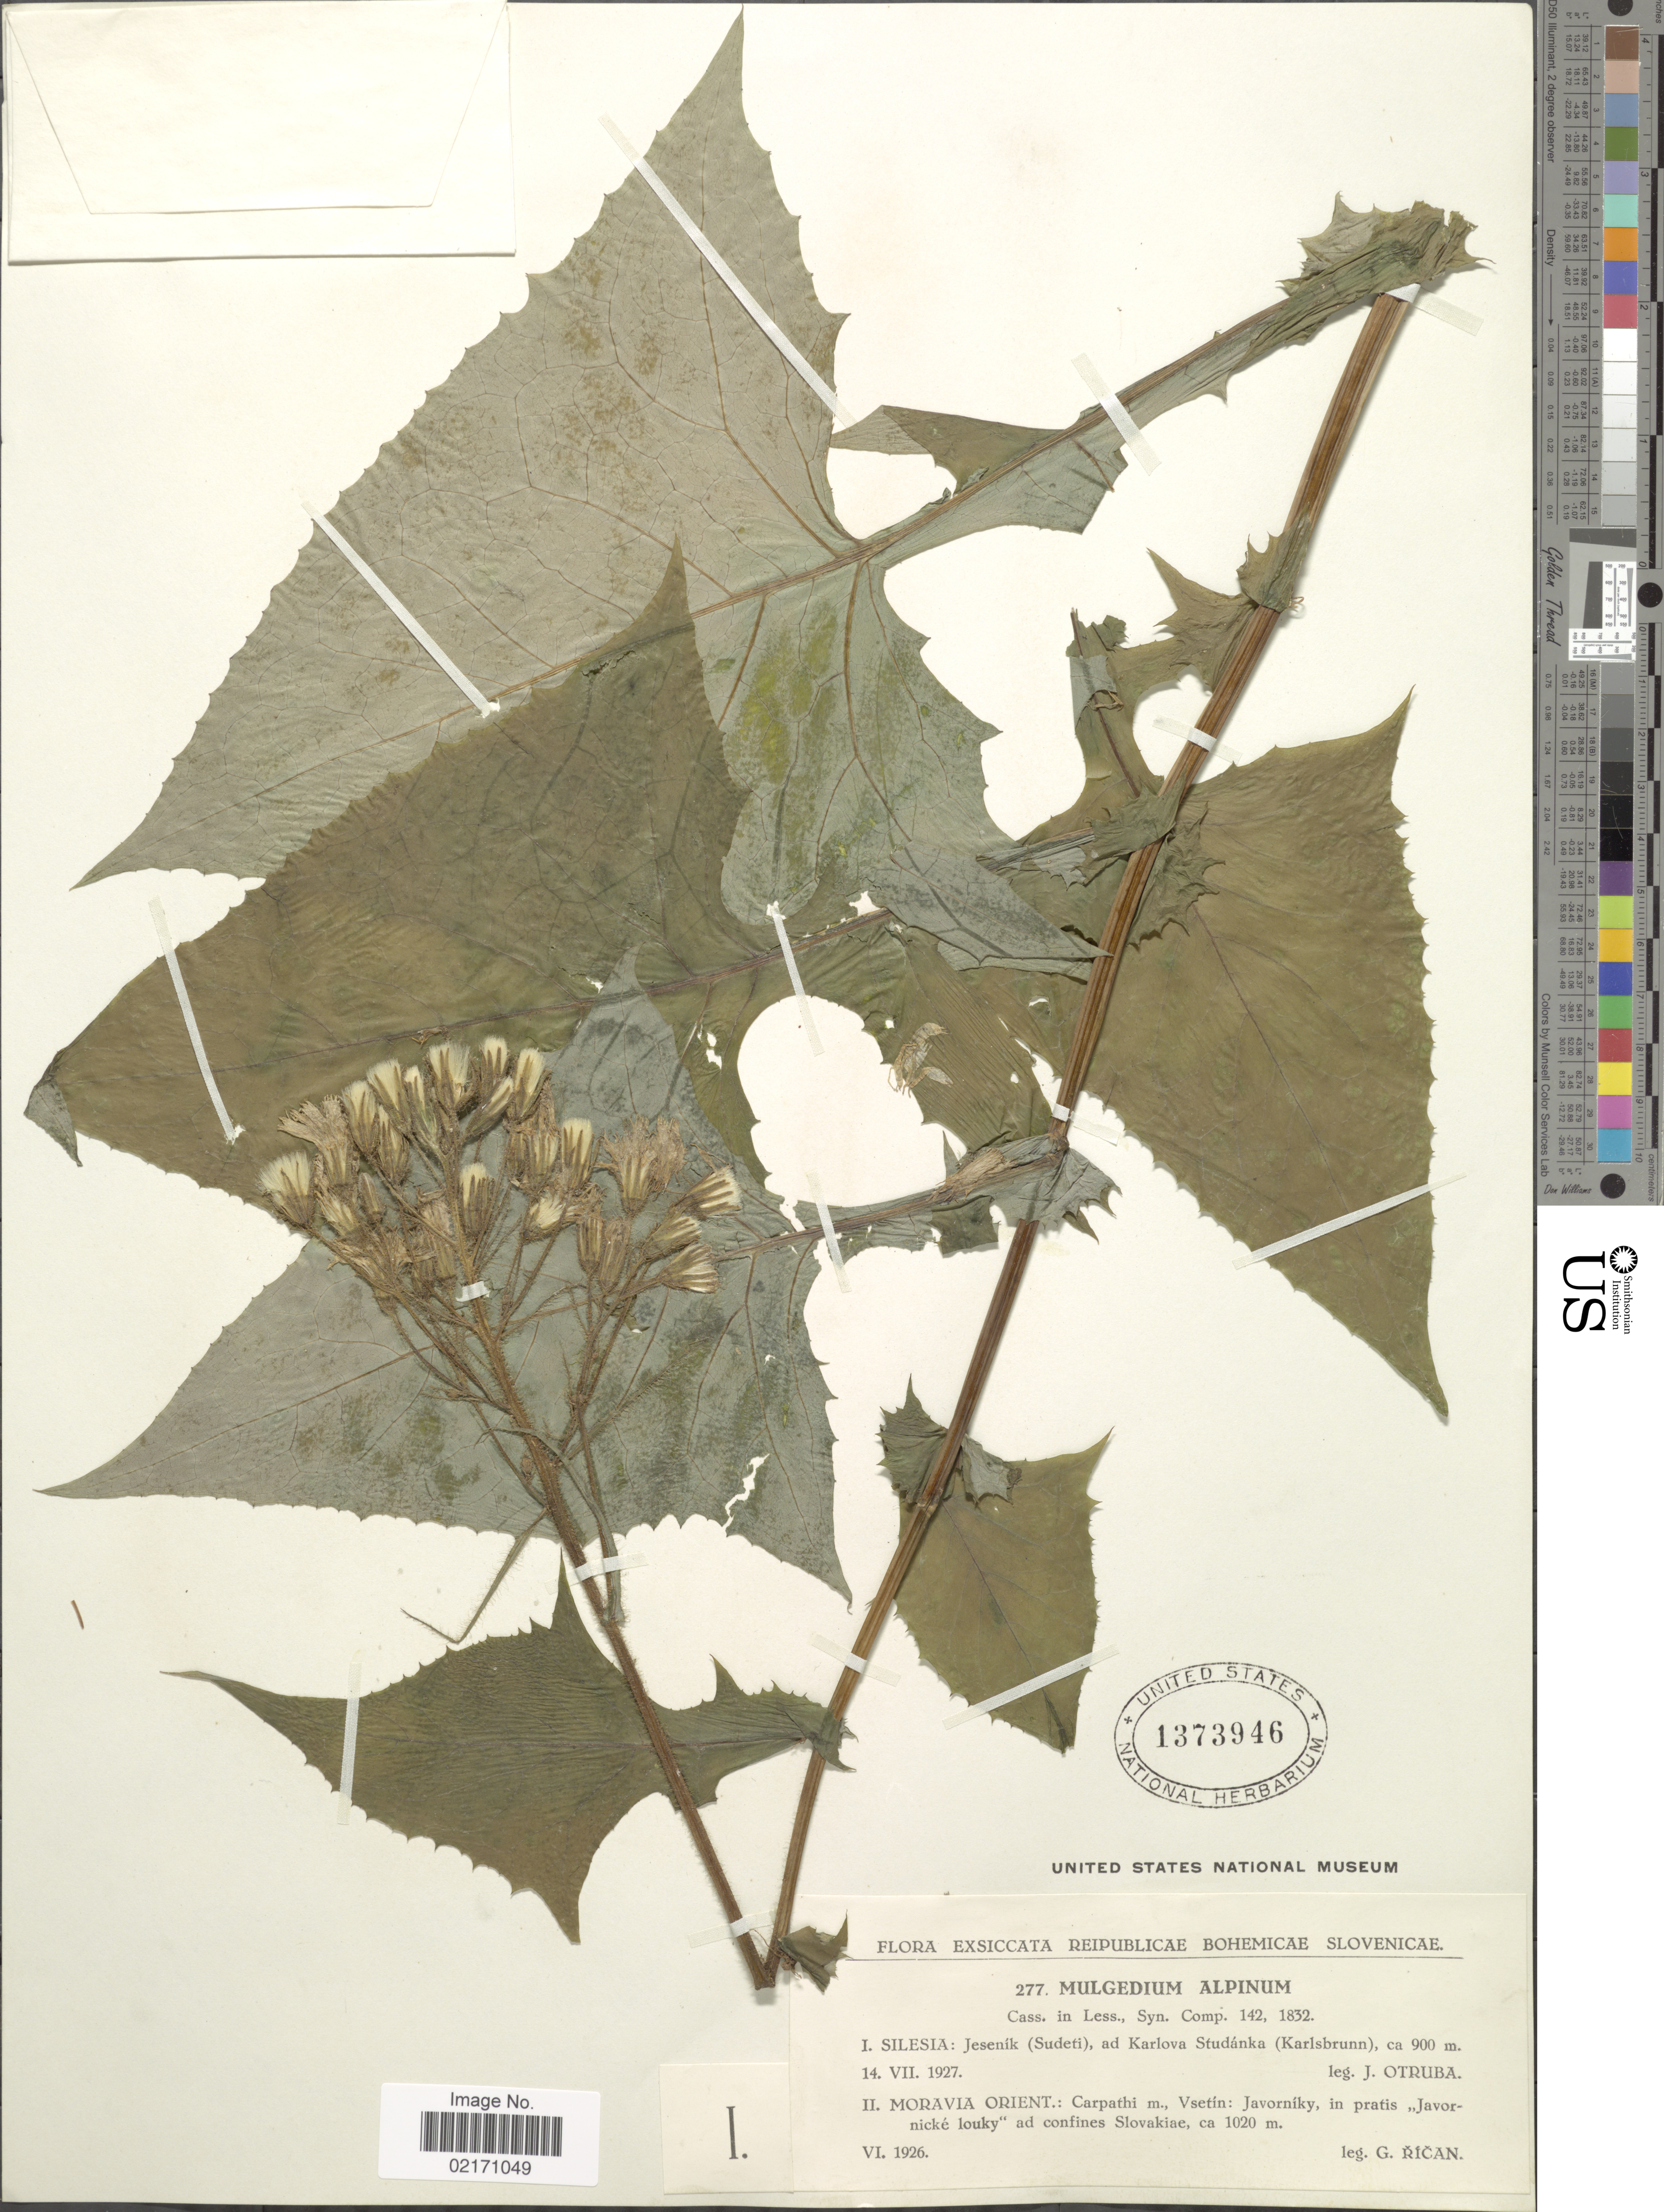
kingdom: Plantae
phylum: Tracheophyta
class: Magnoliopsida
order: Asterales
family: Asteraceae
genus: Mulgedium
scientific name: Mulgedium alpinum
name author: (L.) Less.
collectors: J. Otruba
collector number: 277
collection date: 1927-07-14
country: Czechia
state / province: Moravian-Silesian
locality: Reipublicae Bohemicae Slovenicae, Silesia, Jesenik (Sudeti), ad Karlova Studanka (Karlsbrunn)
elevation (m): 900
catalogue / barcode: US 1373946